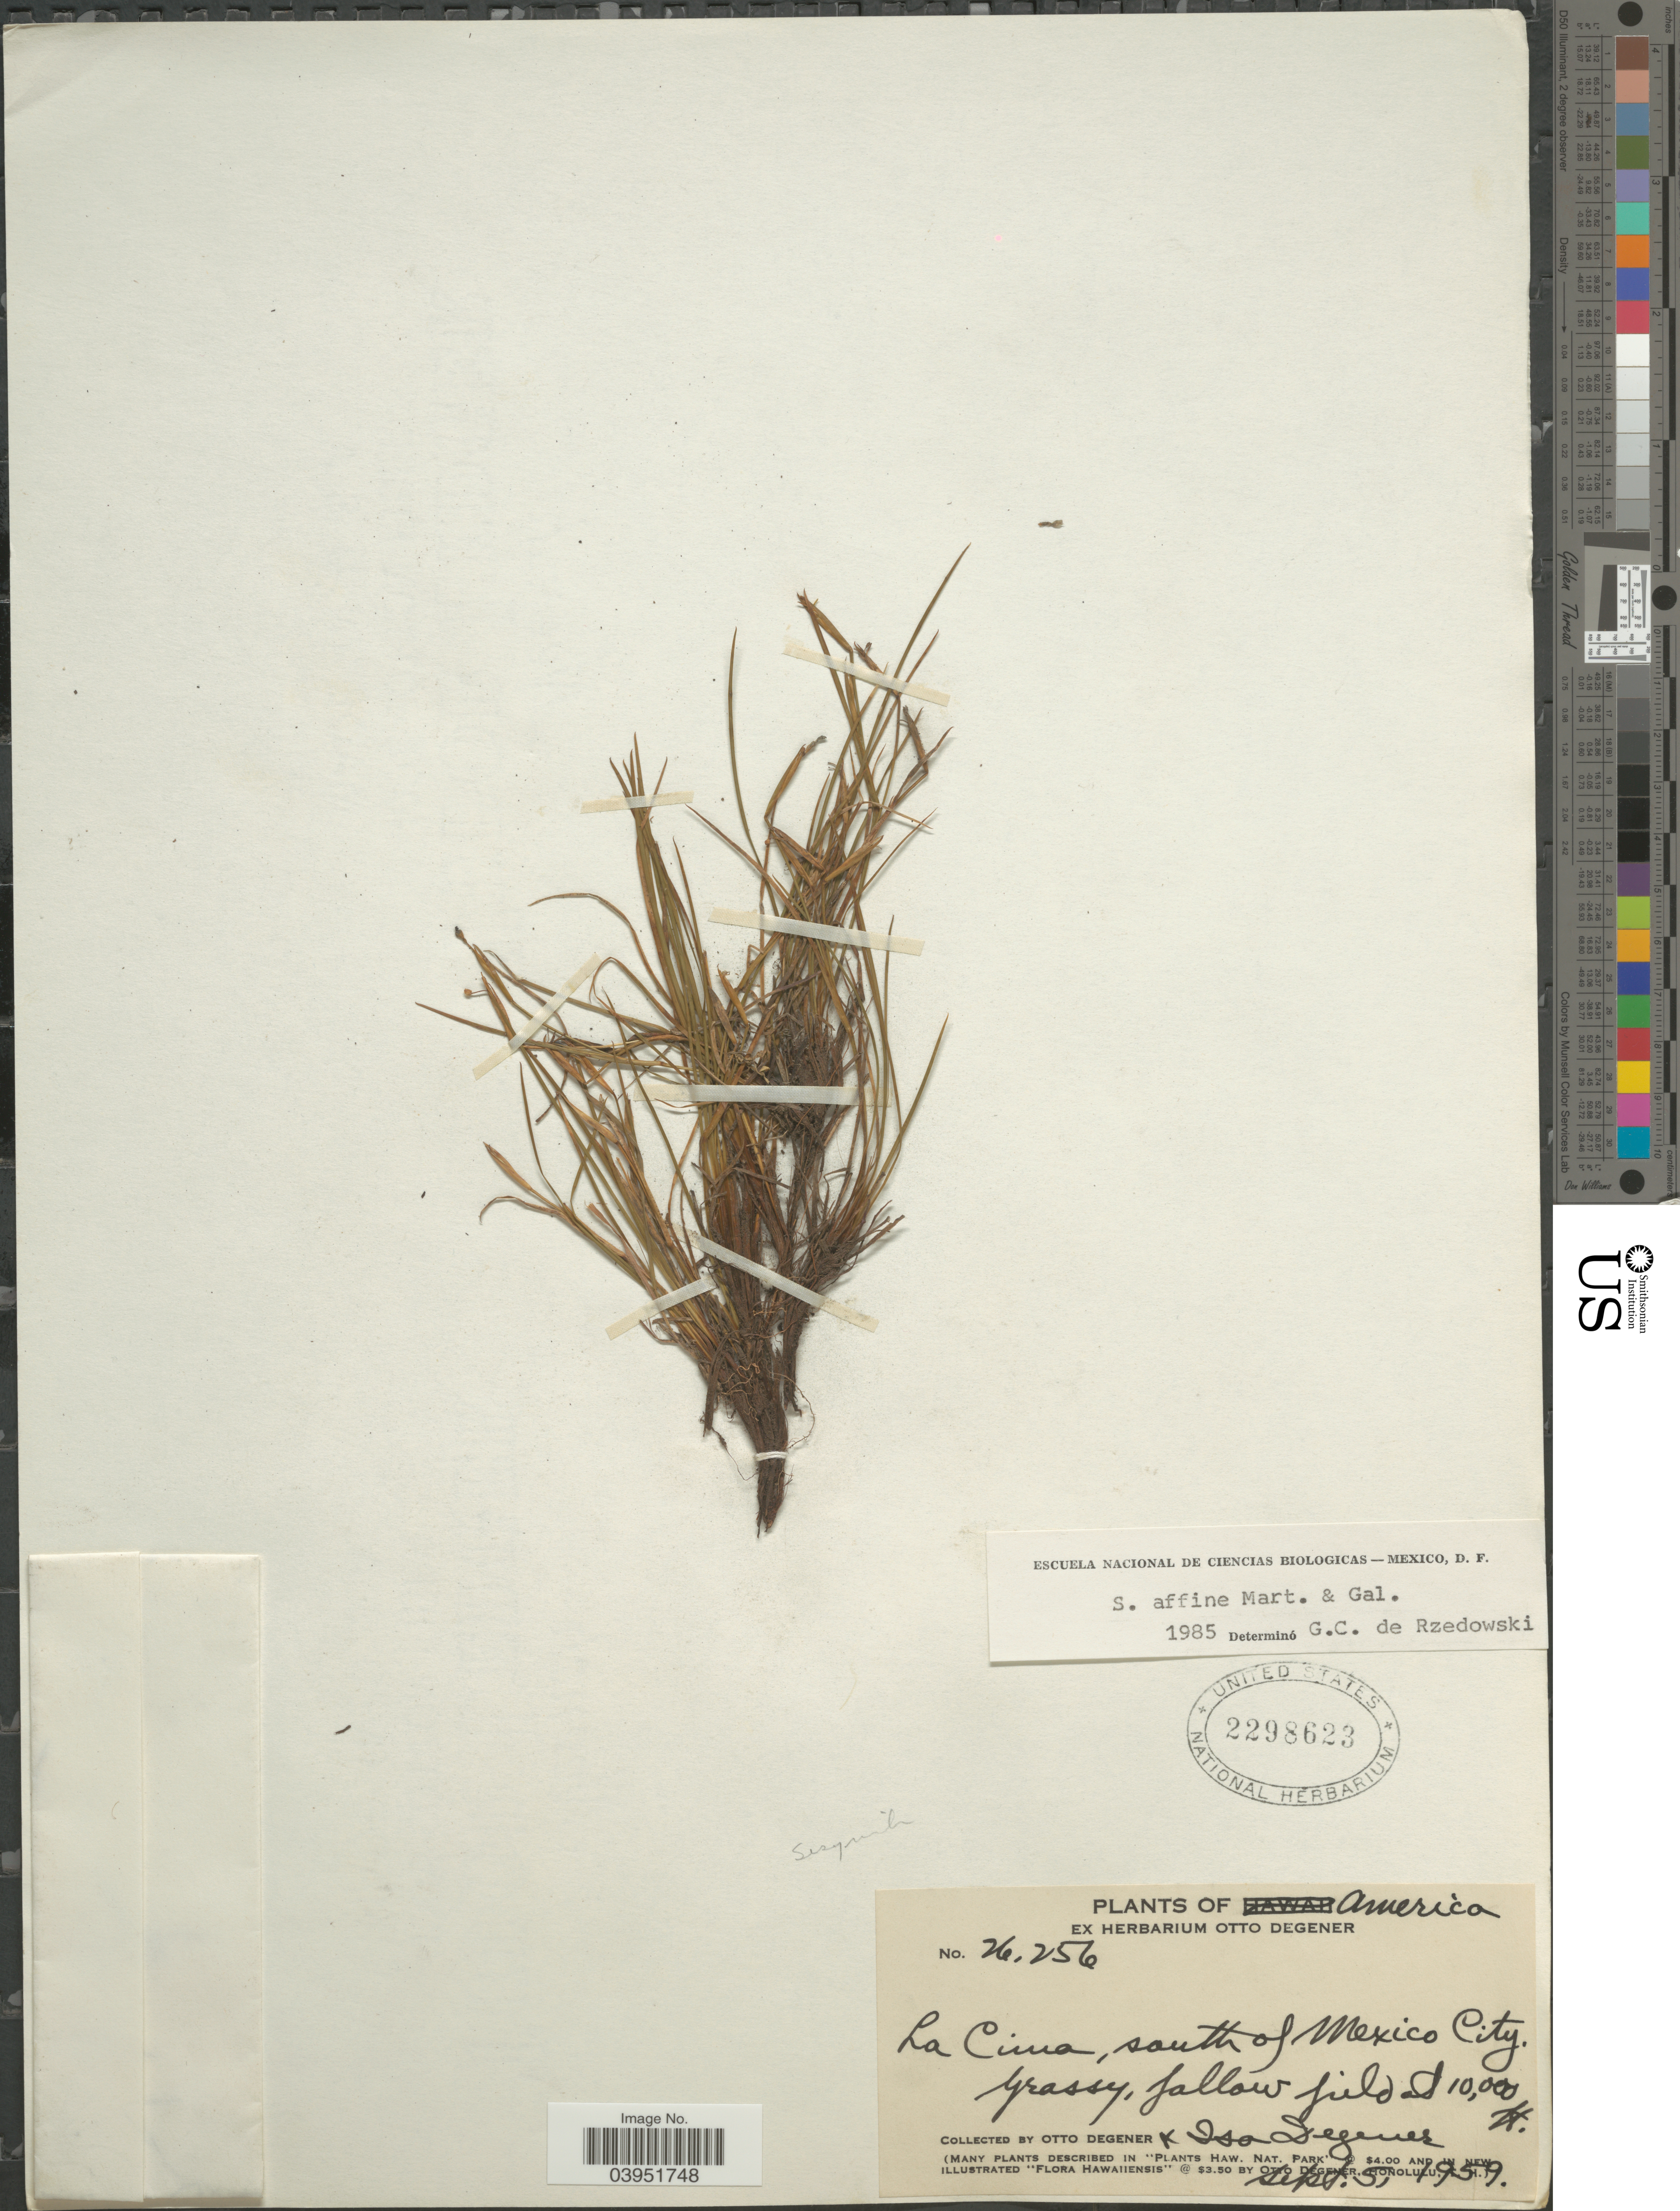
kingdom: Plantae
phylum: Tracheophyta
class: Liliopsida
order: Asparagales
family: Iridaceae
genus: Sisyrinchium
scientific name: Sisyrinchium affine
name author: M. Martens & Galeotti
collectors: O. Degener & I. Degener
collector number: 26256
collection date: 1959-09-05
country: Mexico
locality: America. La Cima, south of Mexico City.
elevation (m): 3048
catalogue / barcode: US 2298623